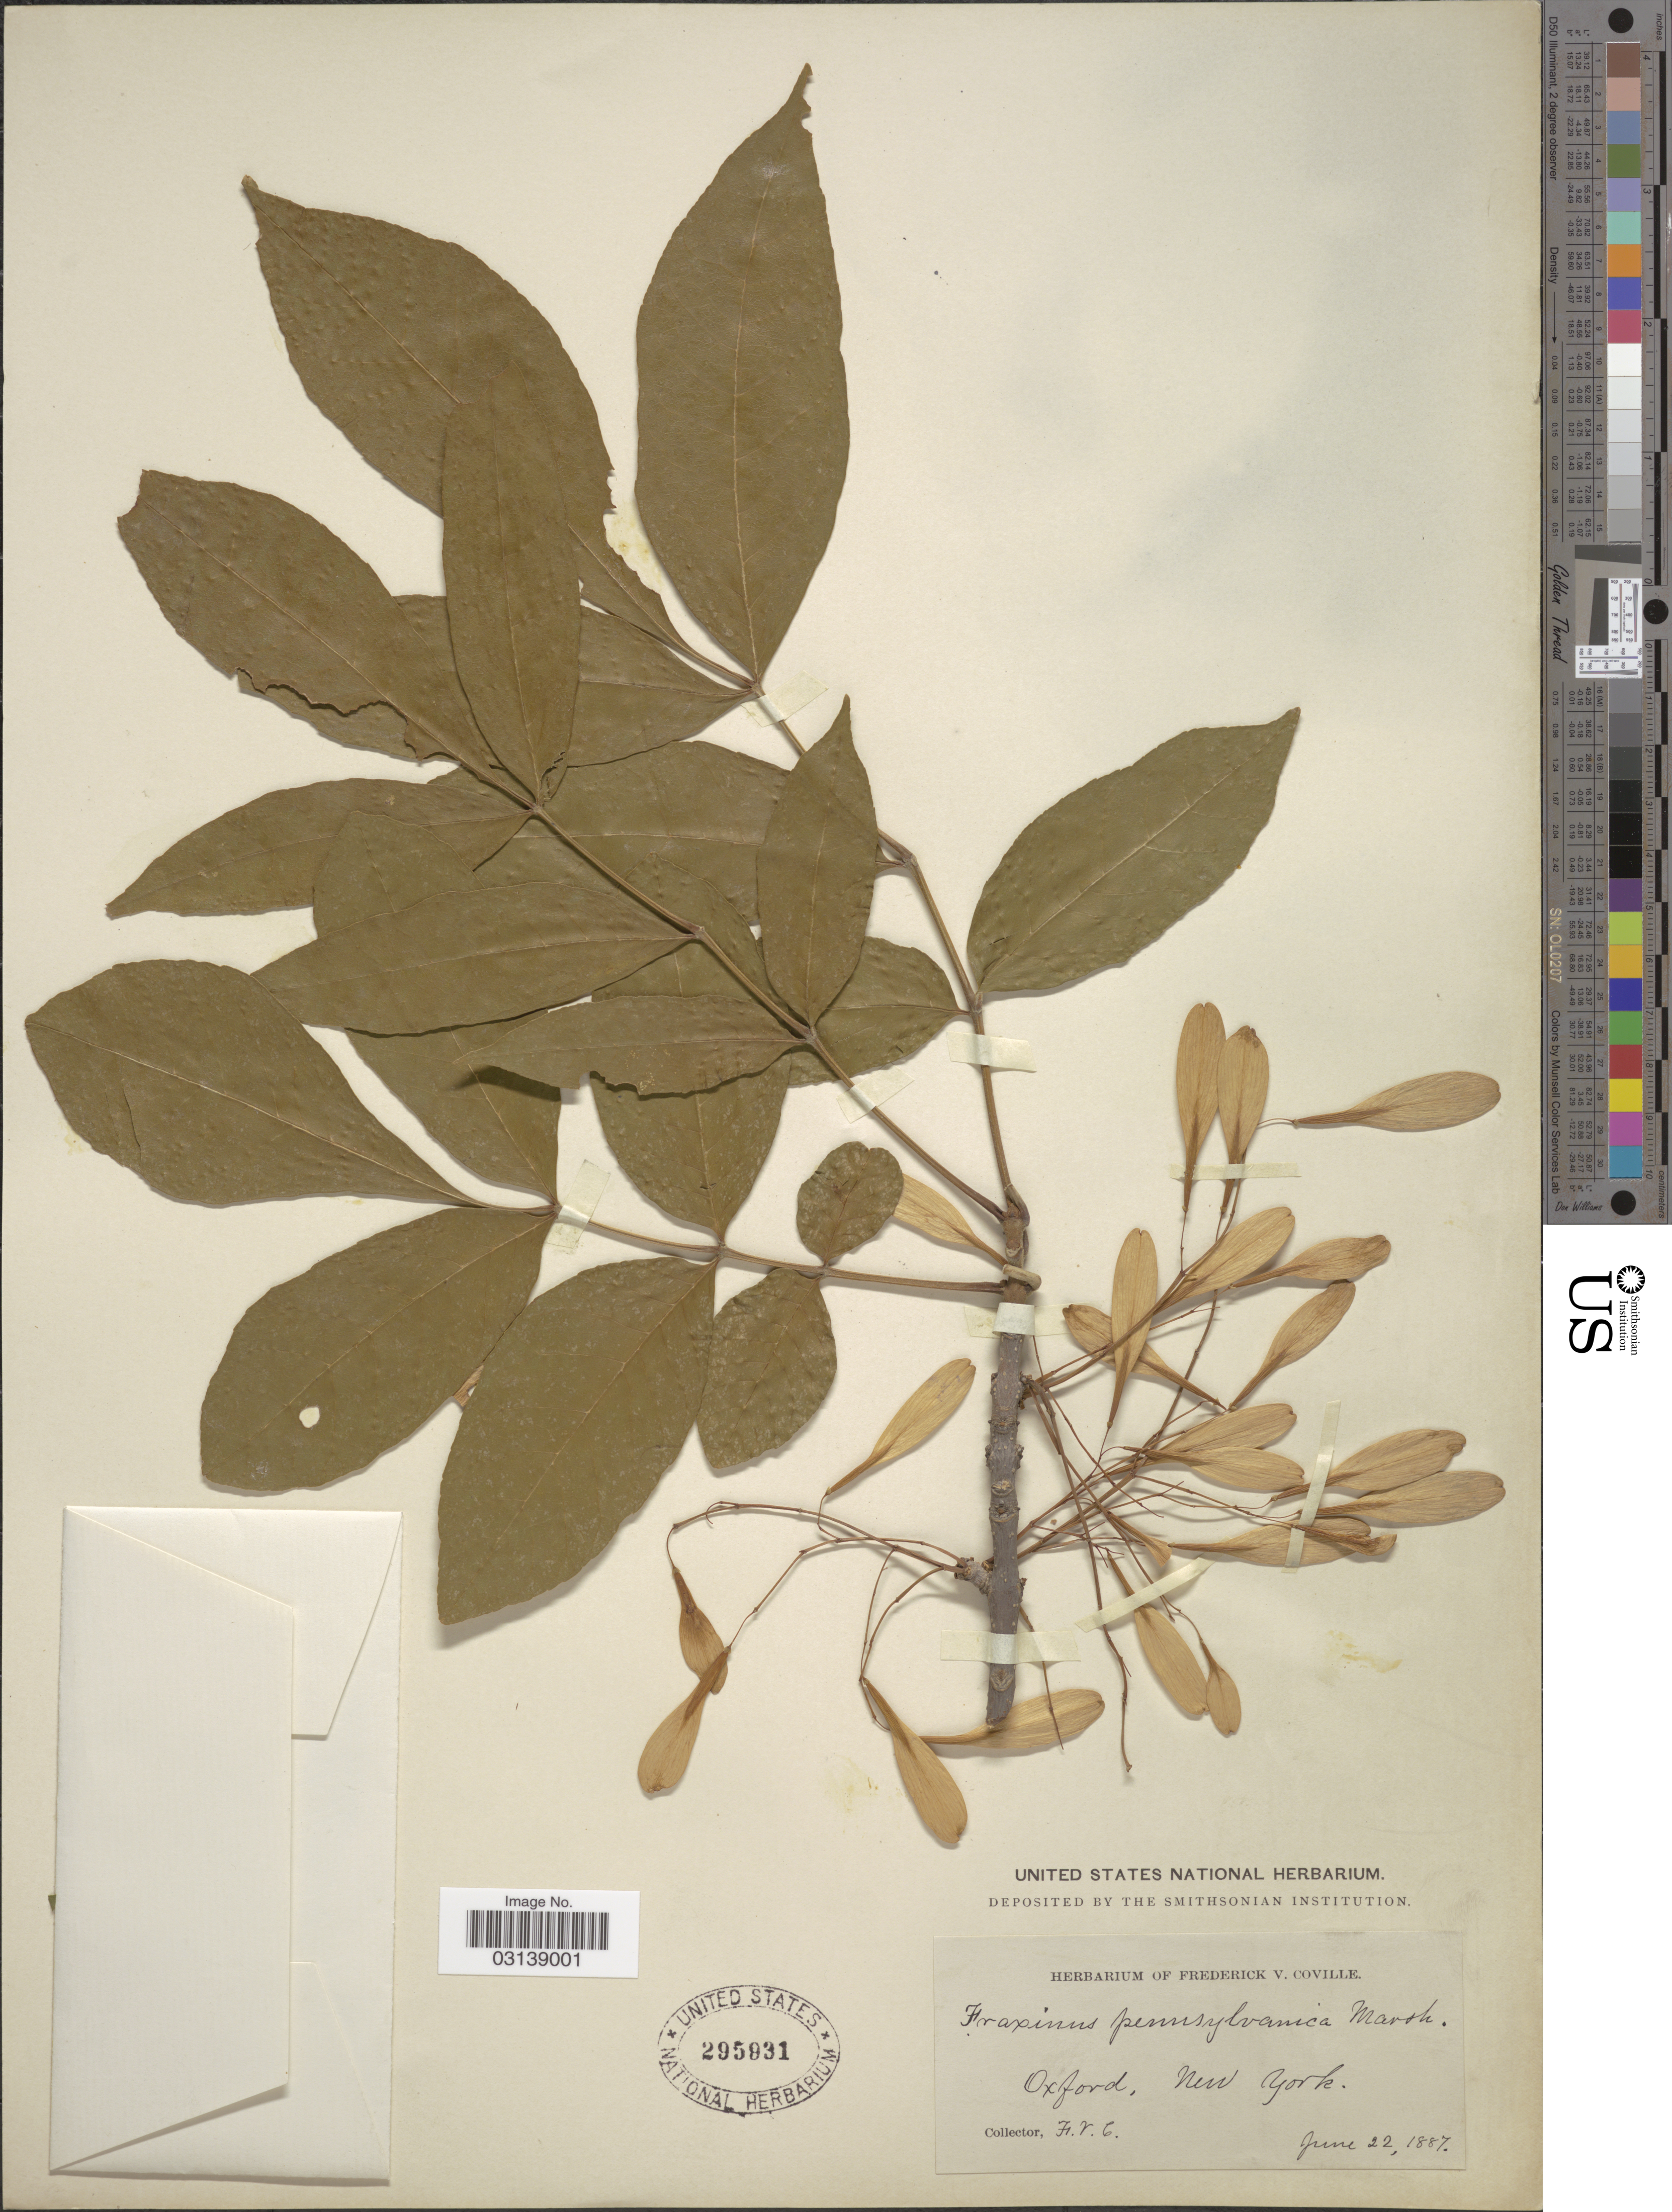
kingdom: Plantae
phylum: Tracheophyta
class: Magnoliopsida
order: Lamiales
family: Oleaceae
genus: Fraxinus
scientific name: Fraxinus pennsylvanica var. campestris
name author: (Britton) F.C. Gates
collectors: F. V. Coville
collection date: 1887-06-22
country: United States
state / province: New York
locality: Oxford.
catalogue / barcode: US 295931